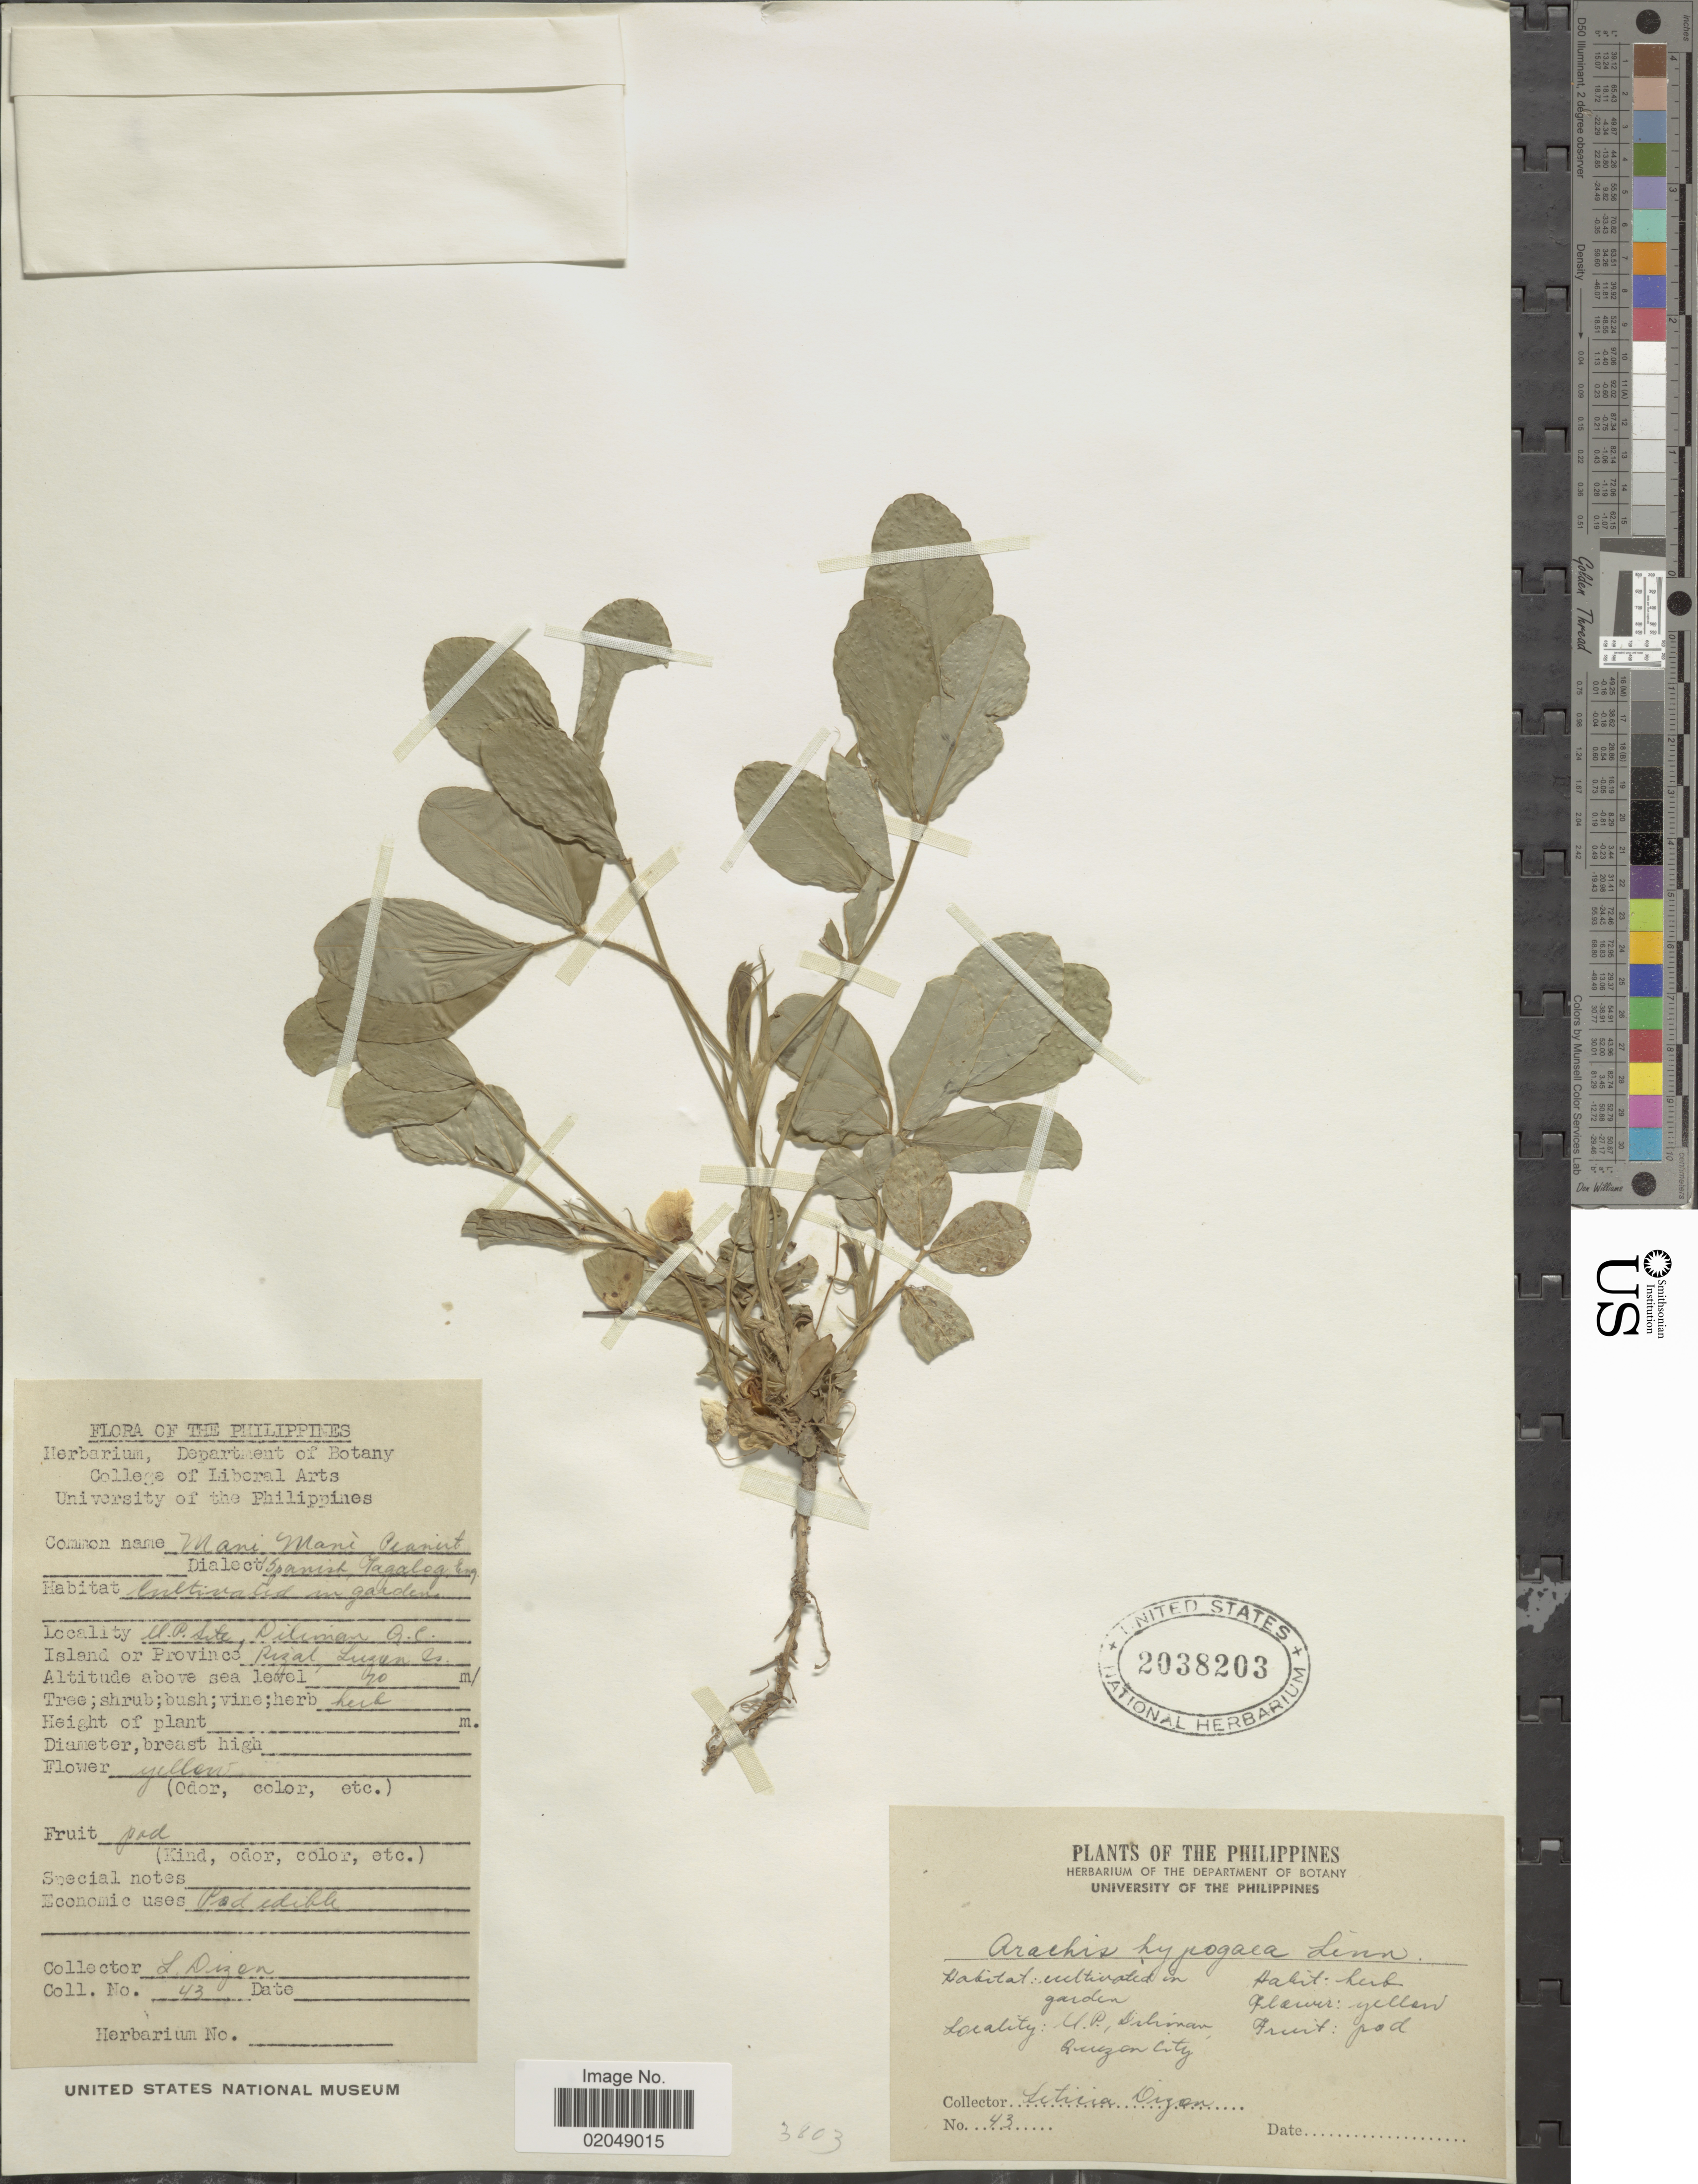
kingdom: Plantae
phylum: Tracheophyta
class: Magnoliopsida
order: Fabales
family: Fabaceae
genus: Arachis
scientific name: Arachis hypogaea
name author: L.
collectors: L. Dizen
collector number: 43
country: Philippines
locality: M.P. Site, Diliman, Q.C., Province Rizal, Luzon C., Quezon City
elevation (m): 20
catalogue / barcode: US 2038203